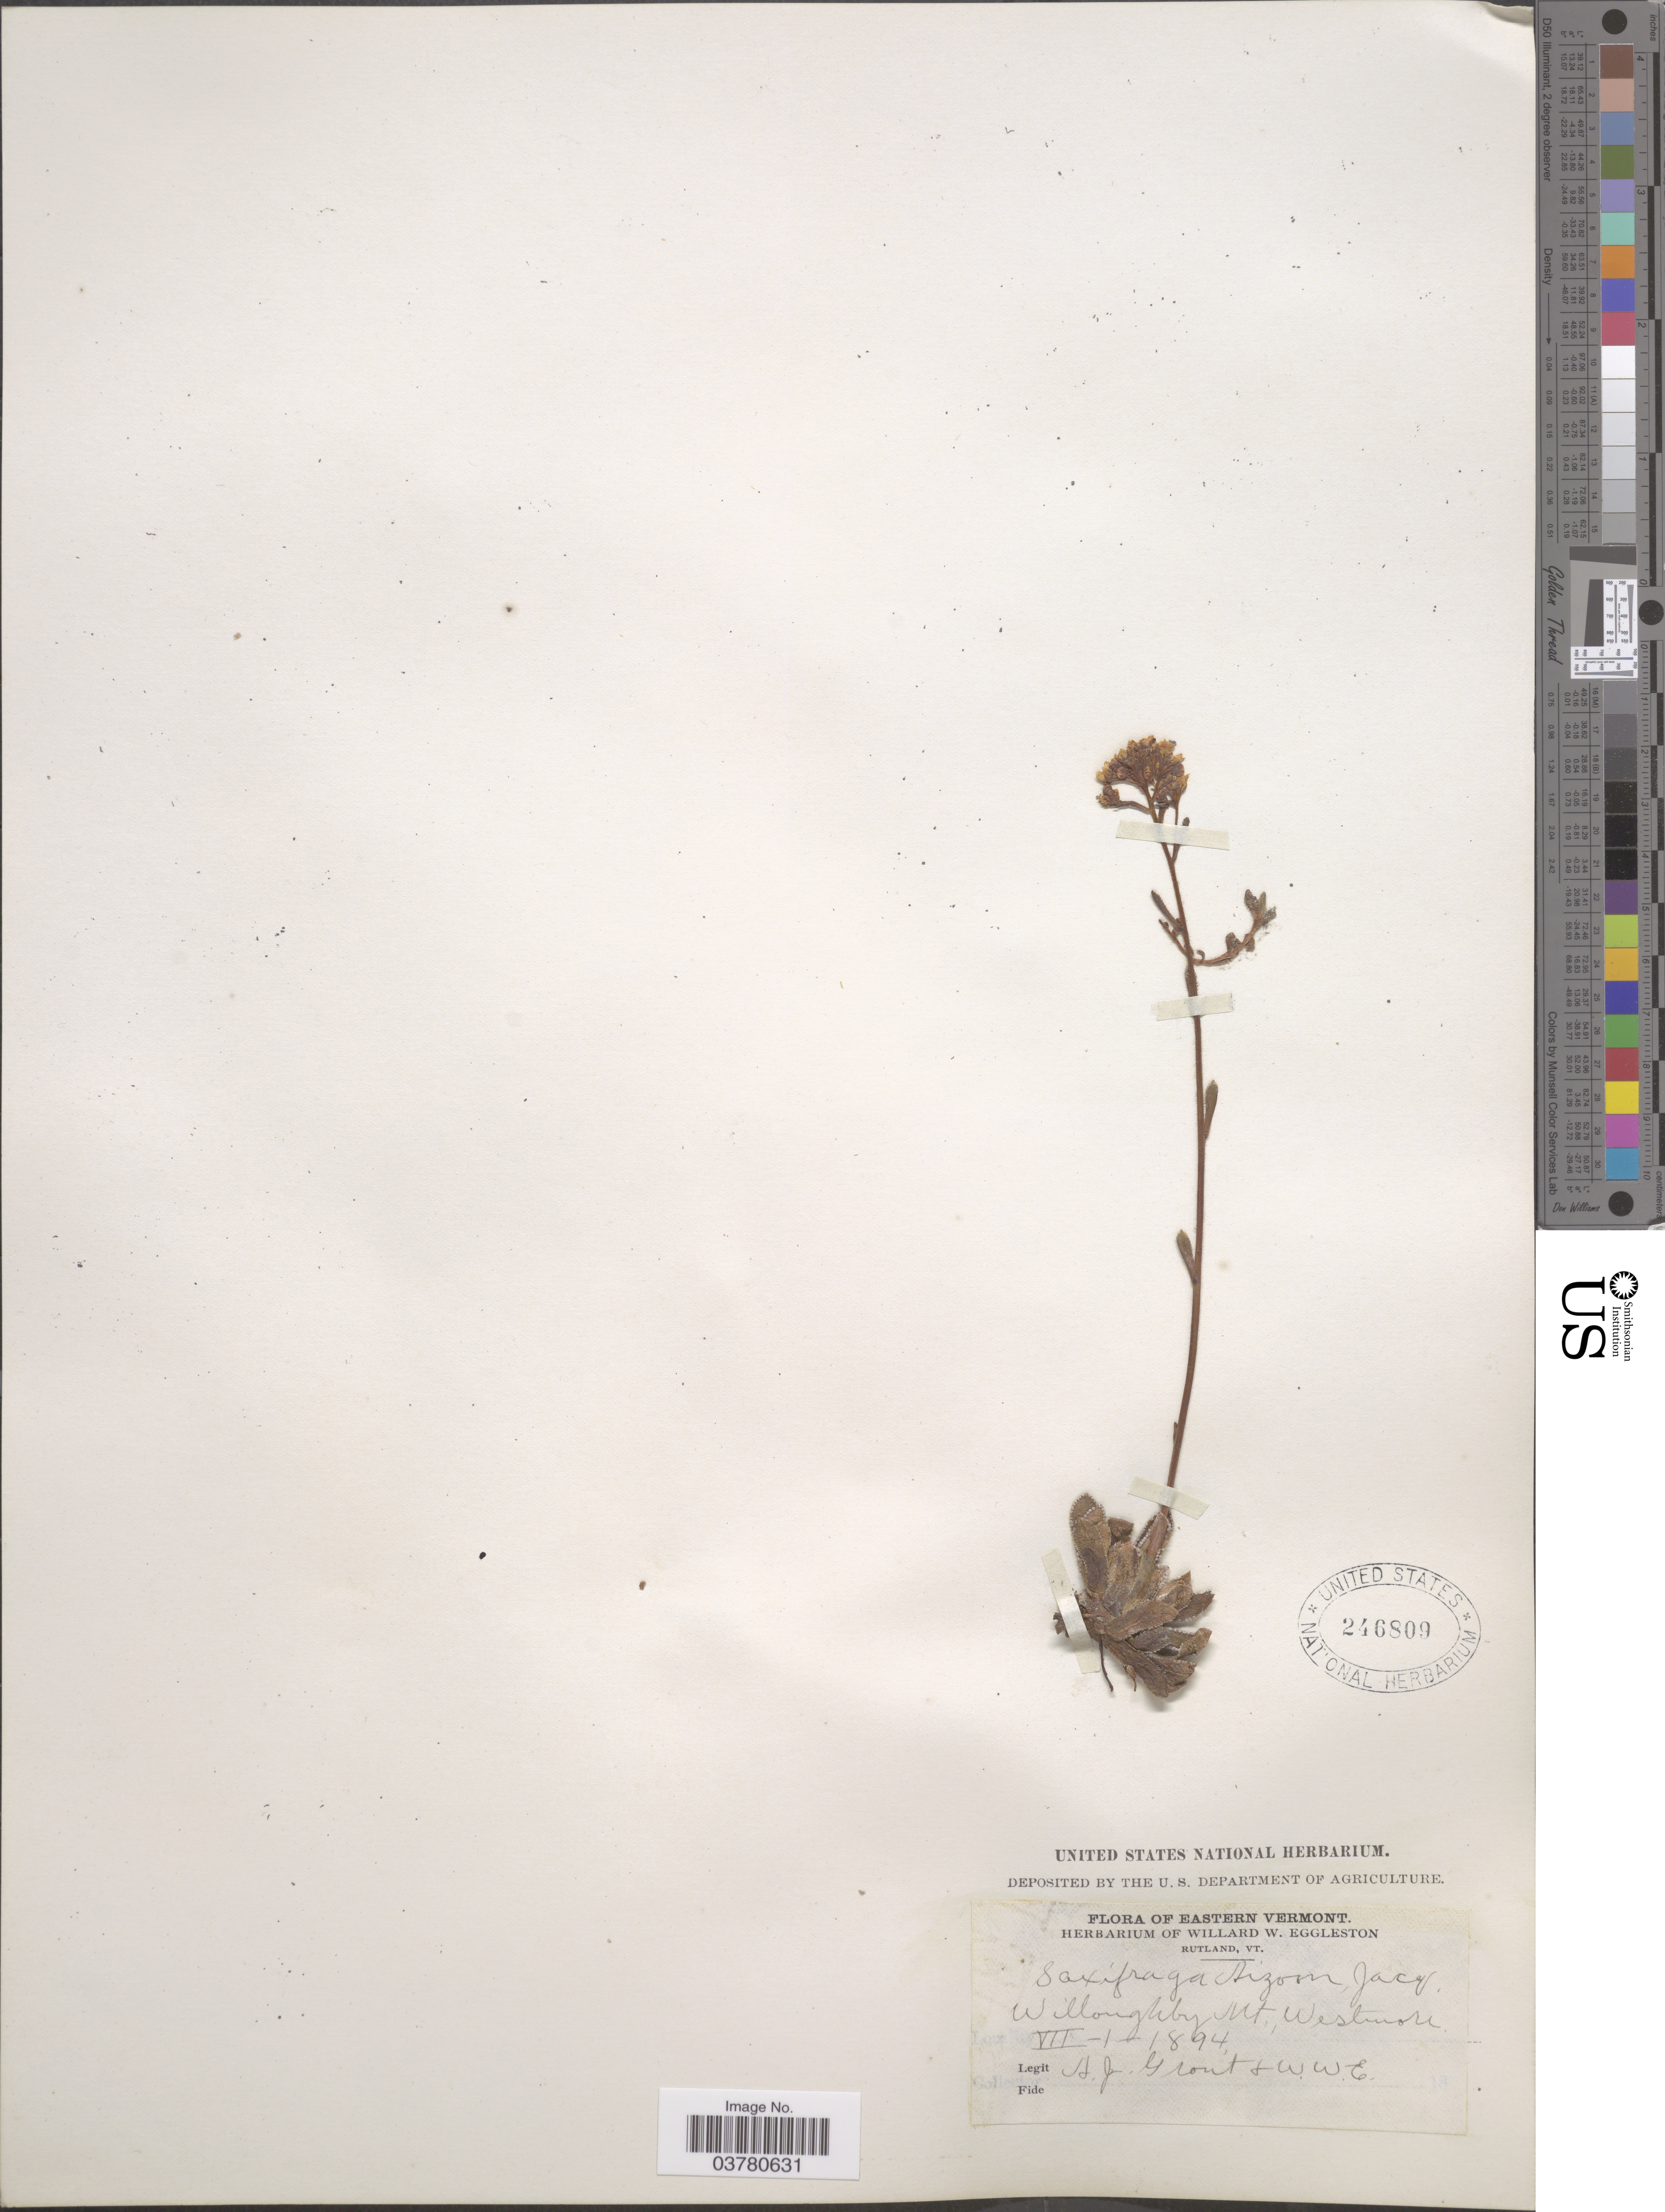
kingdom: Plantae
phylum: Tracheophyta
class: Magnoliopsida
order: Saxifragales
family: Saxifragaceae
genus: Saxifraga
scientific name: Saxifraga paniculata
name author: Mill.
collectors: A. Grant & W. W. E.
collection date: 1894-07-01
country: United States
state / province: Vermont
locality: Eastern Vermont. Willoughby Mt., Westmore.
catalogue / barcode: US 246809